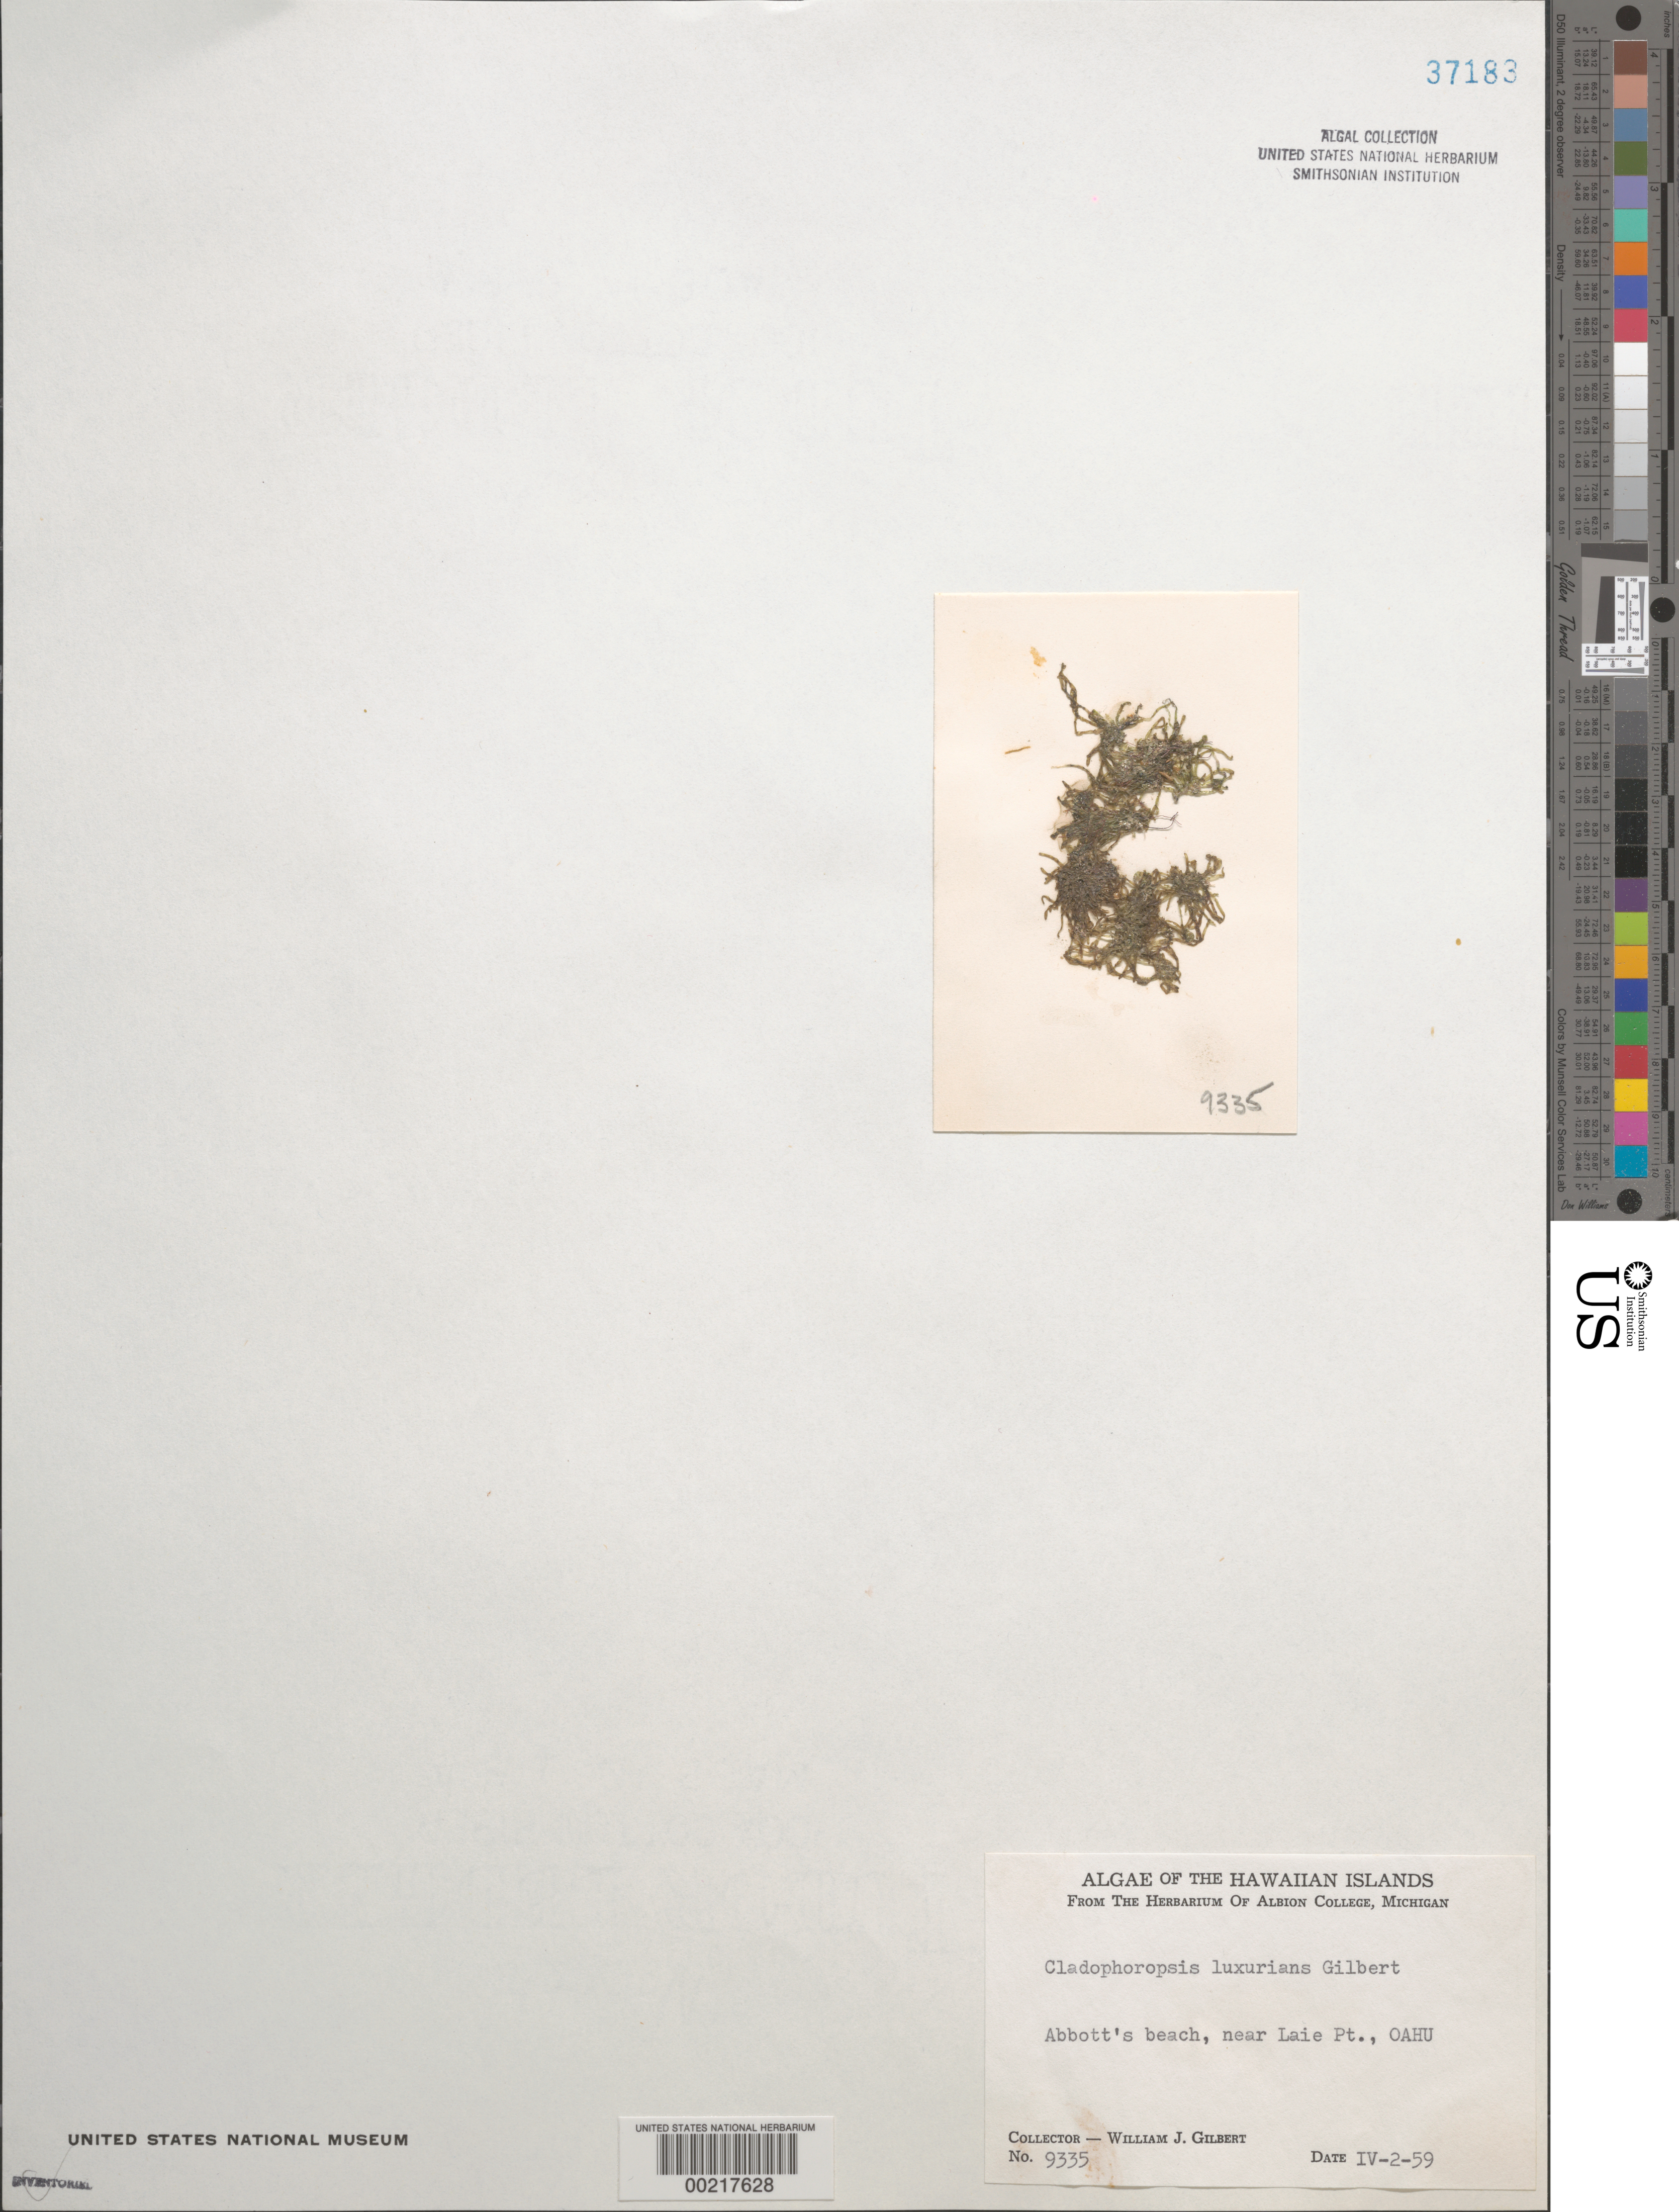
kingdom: Plantae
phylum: Chlorophyta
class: Ulvophyceae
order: Cladophorales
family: Cladophoraceae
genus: Cladophora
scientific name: Cladophora fuliginosa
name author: Kütz.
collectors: W. J. Gilbert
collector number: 9335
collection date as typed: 02 Apr 1959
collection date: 1959-04-02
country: United States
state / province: Hawaii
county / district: Honolulu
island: Oahu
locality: Abbott's Beach near Laie Point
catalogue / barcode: US 37183